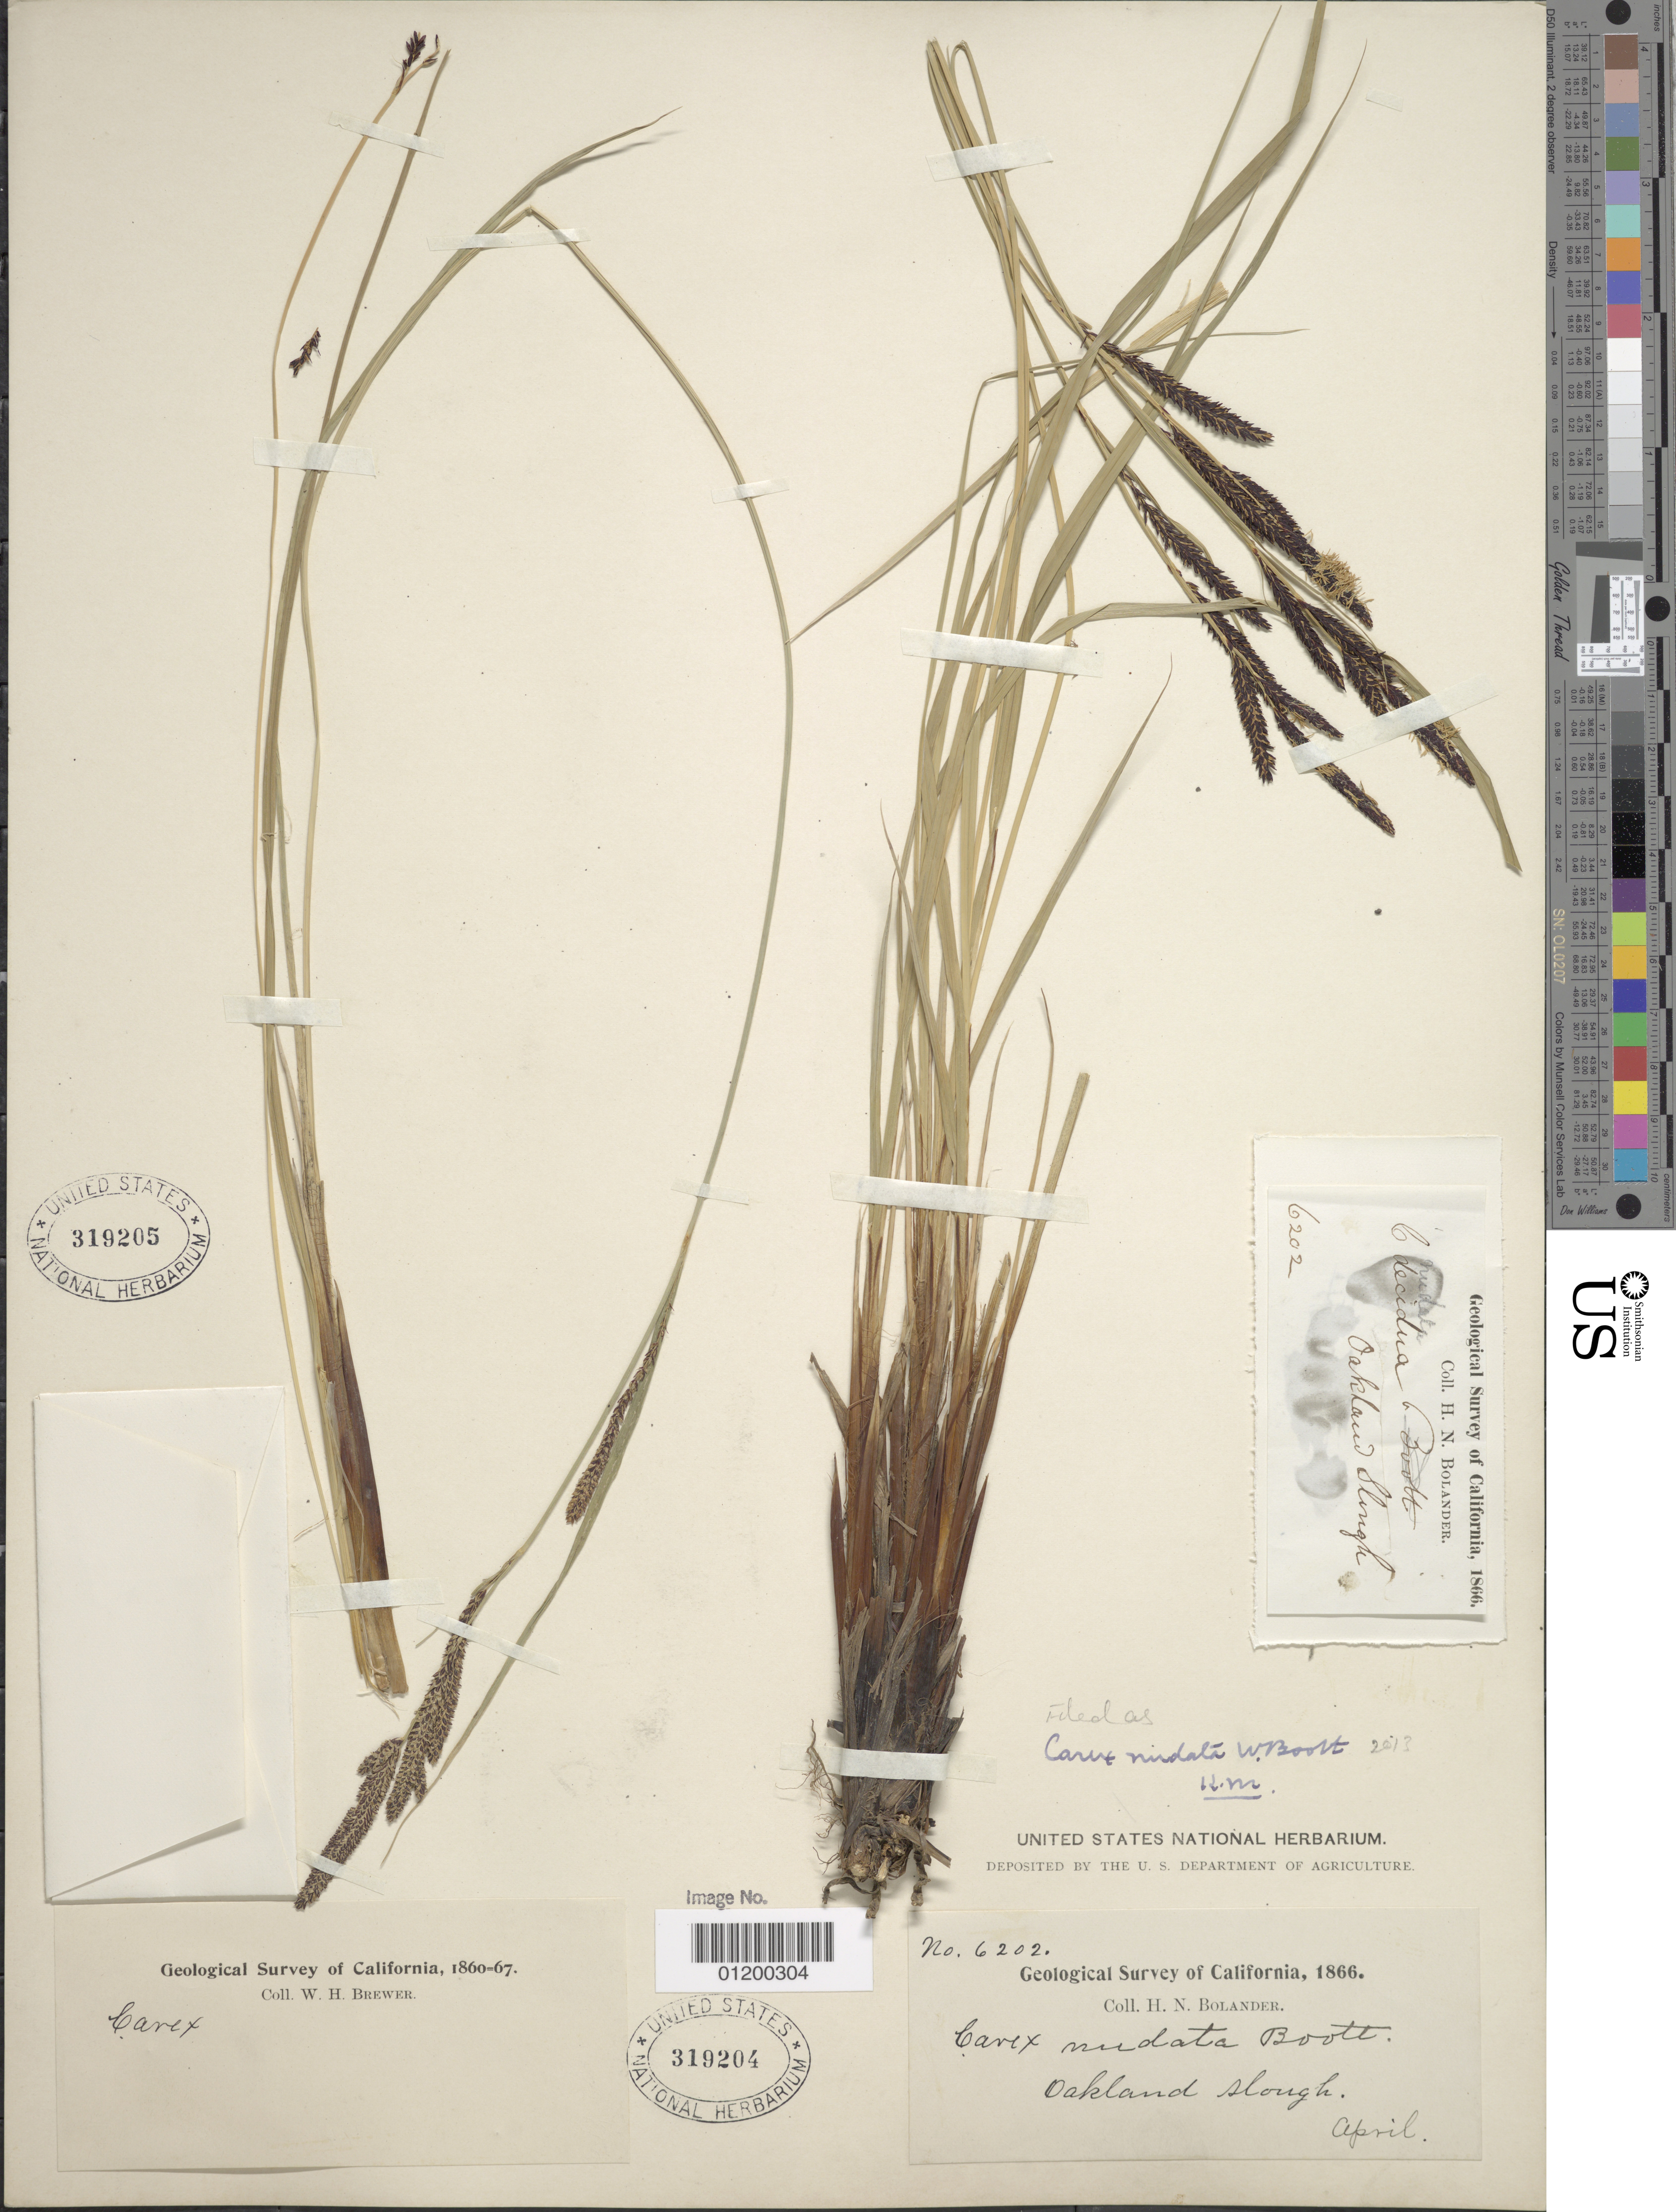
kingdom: Plantae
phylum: Tracheophyta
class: Liliopsida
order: Poales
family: Cyperaceae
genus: Carex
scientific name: Carex nudata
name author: W. Boott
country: Canada / United States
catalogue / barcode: US 319205